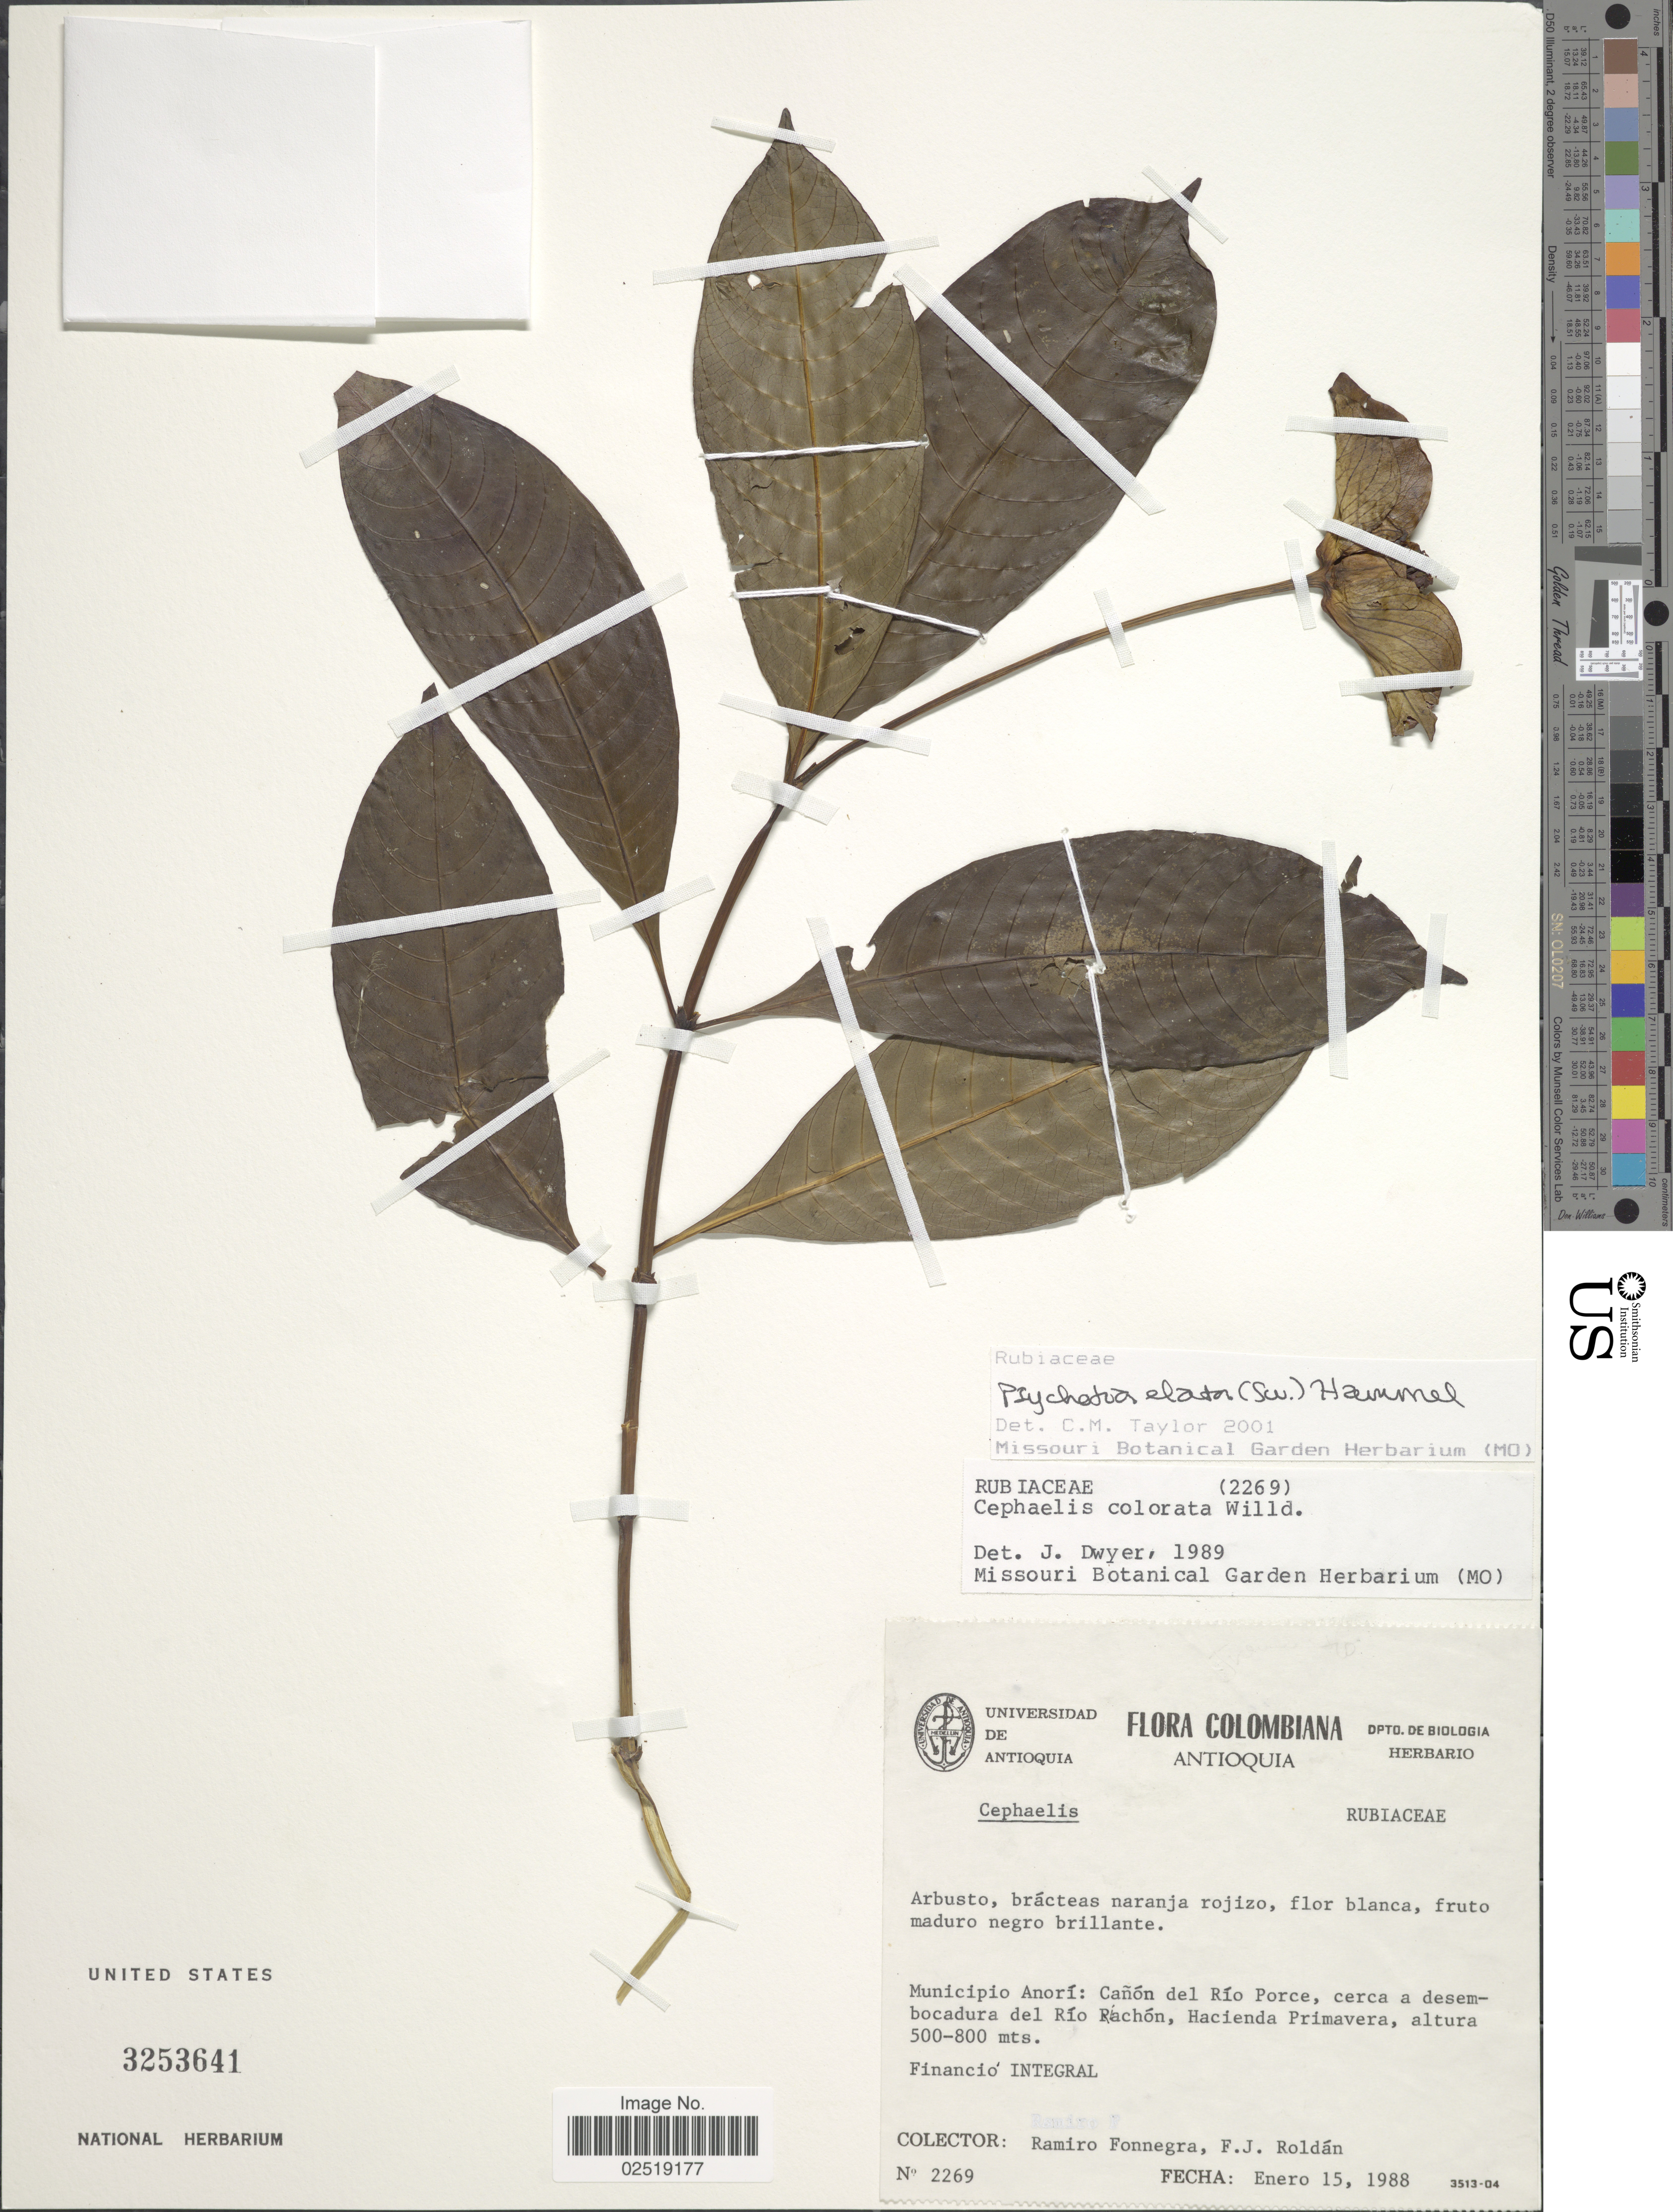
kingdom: Plantae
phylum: Tracheophyta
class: Magnoliopsida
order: Gentianales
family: Rubiaceae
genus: Psychotria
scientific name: Psychotria elata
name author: (Sw.) Hammel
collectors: R. Fonnegra & F. J. Roldán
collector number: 2269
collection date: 1988-01-15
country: Colombia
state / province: Antioquia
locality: Municipio Anori: Canon del Rio Porce, cerca a desembocadura del Rio Rachon, Hacienda Primavera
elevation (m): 500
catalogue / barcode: US 3253641